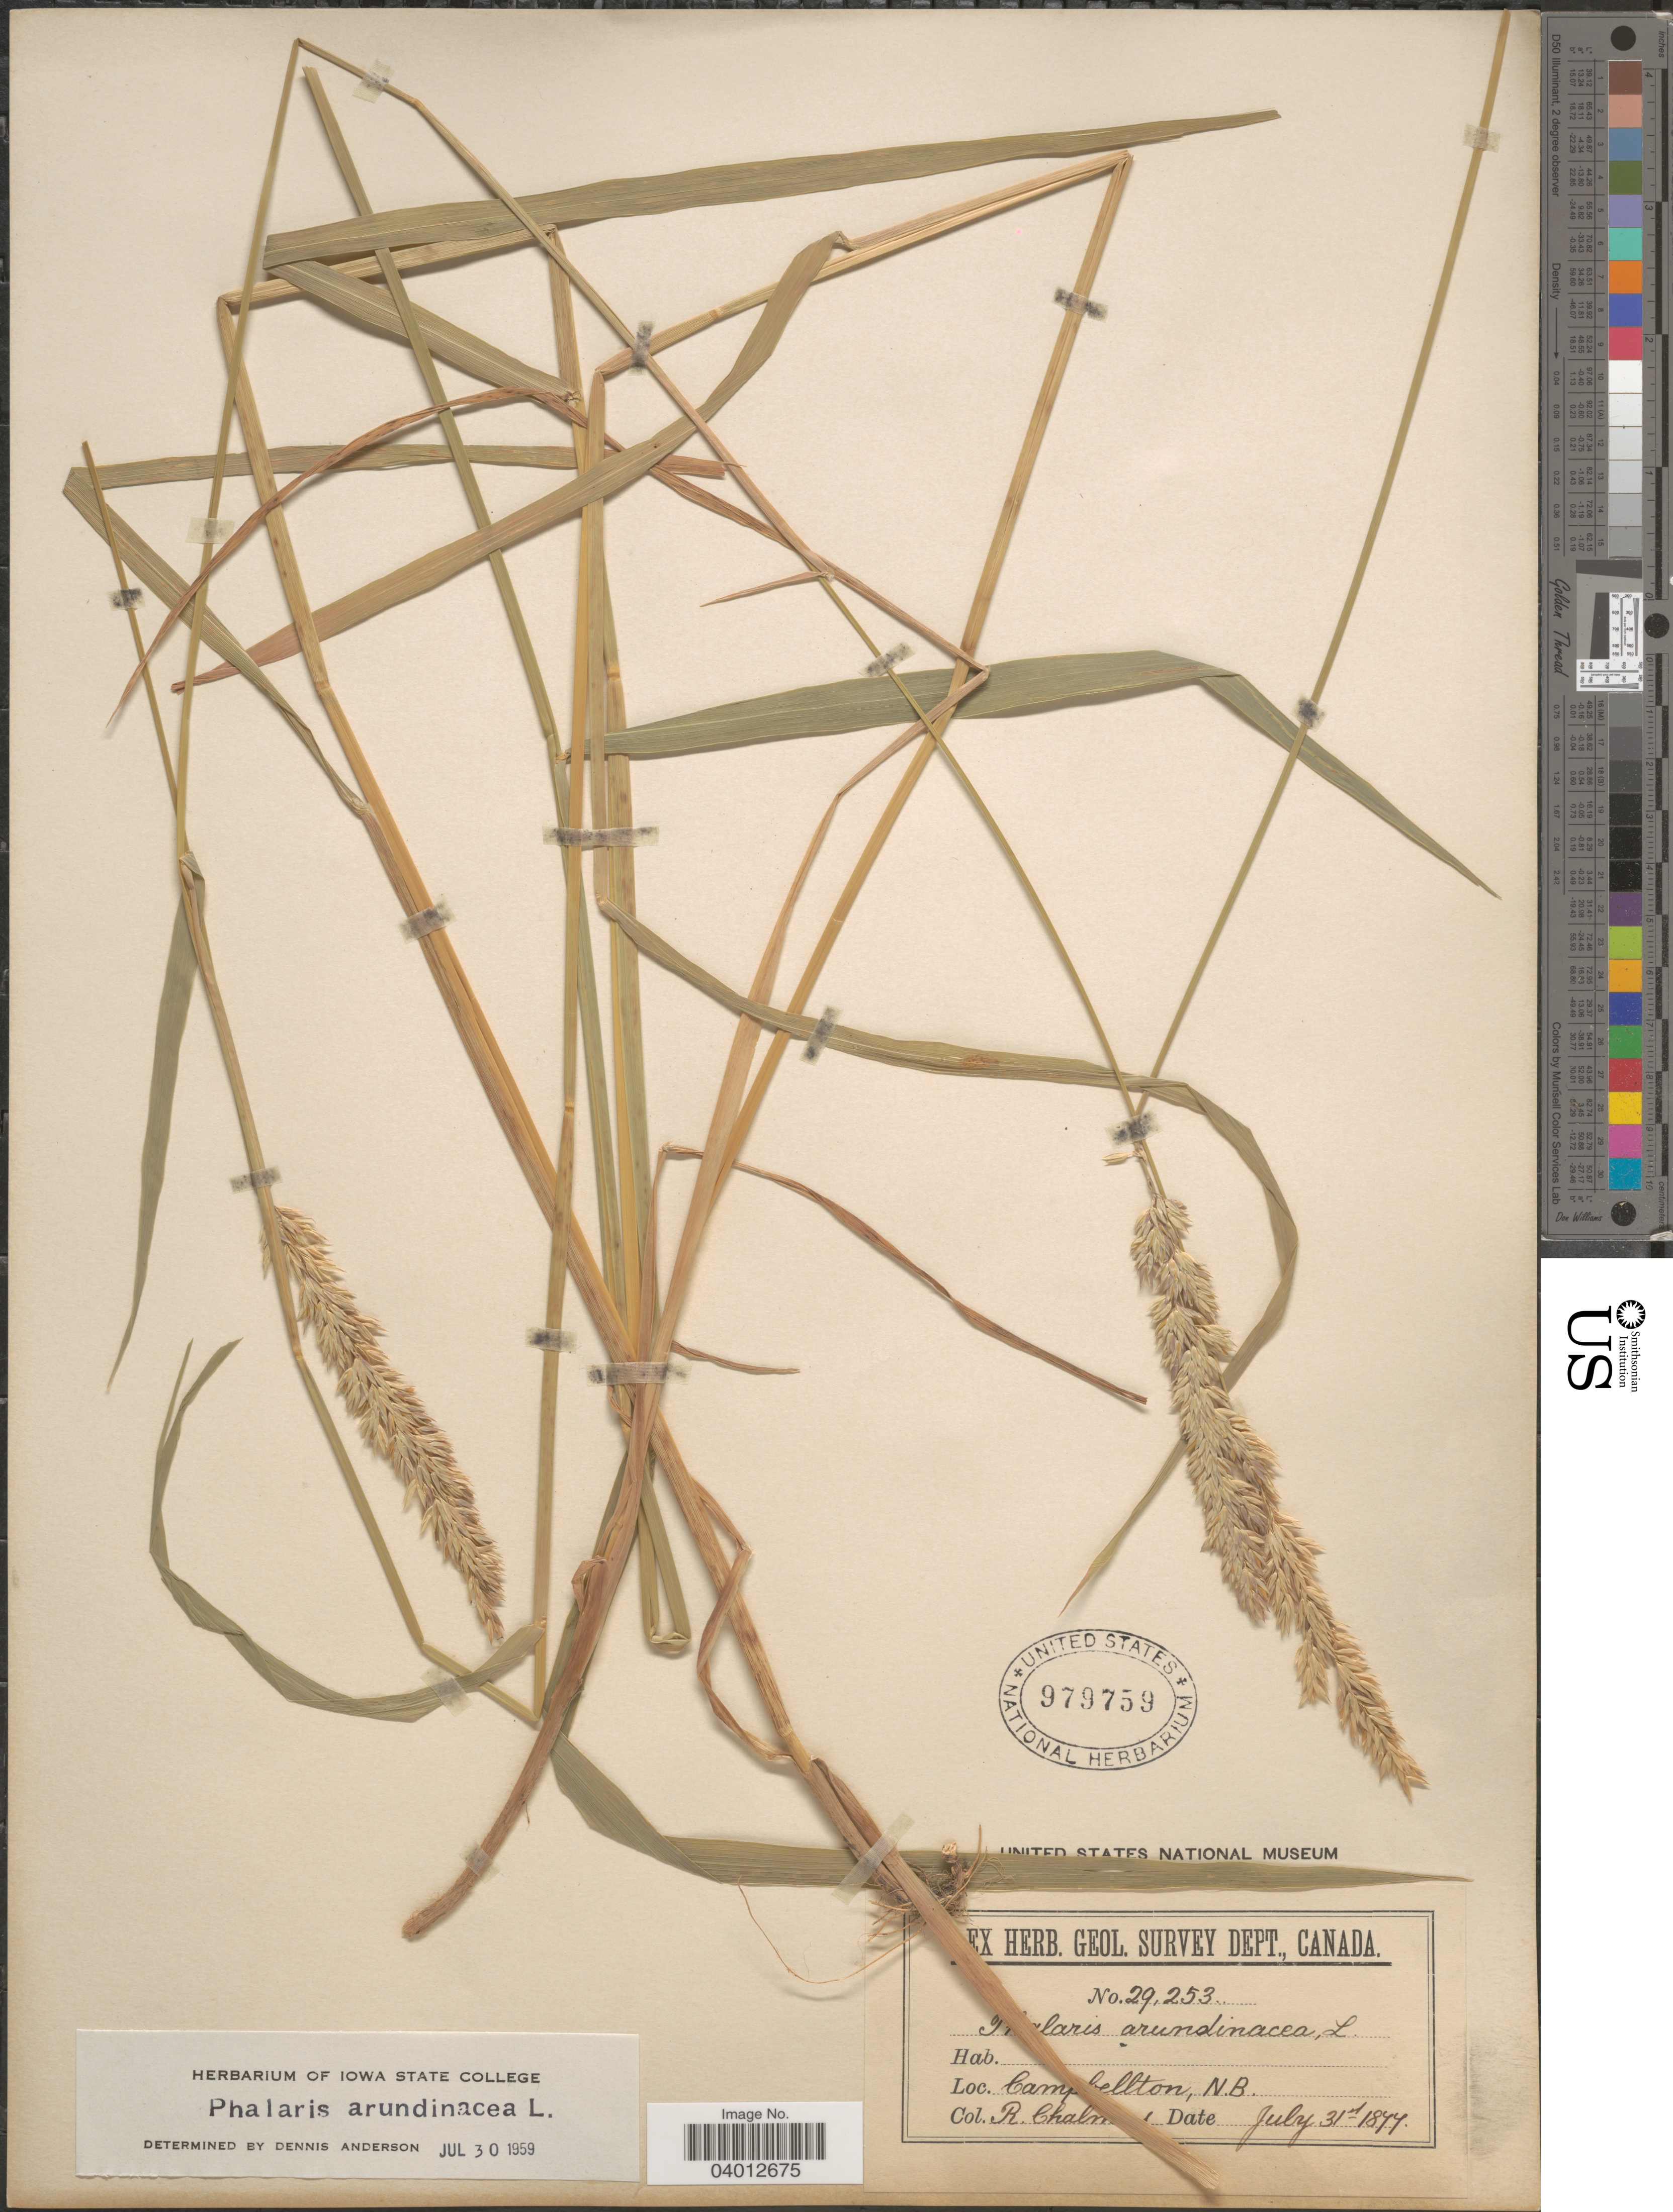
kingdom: Plantae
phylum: Tracheophyta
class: Liliopsida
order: Poales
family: Poaceae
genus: Phalaris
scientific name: Phalaris arundinacea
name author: L.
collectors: R. Chalmers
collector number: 29253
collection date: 1877-07-31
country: Canada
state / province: New Brunswick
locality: Campbellton.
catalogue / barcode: US 979759